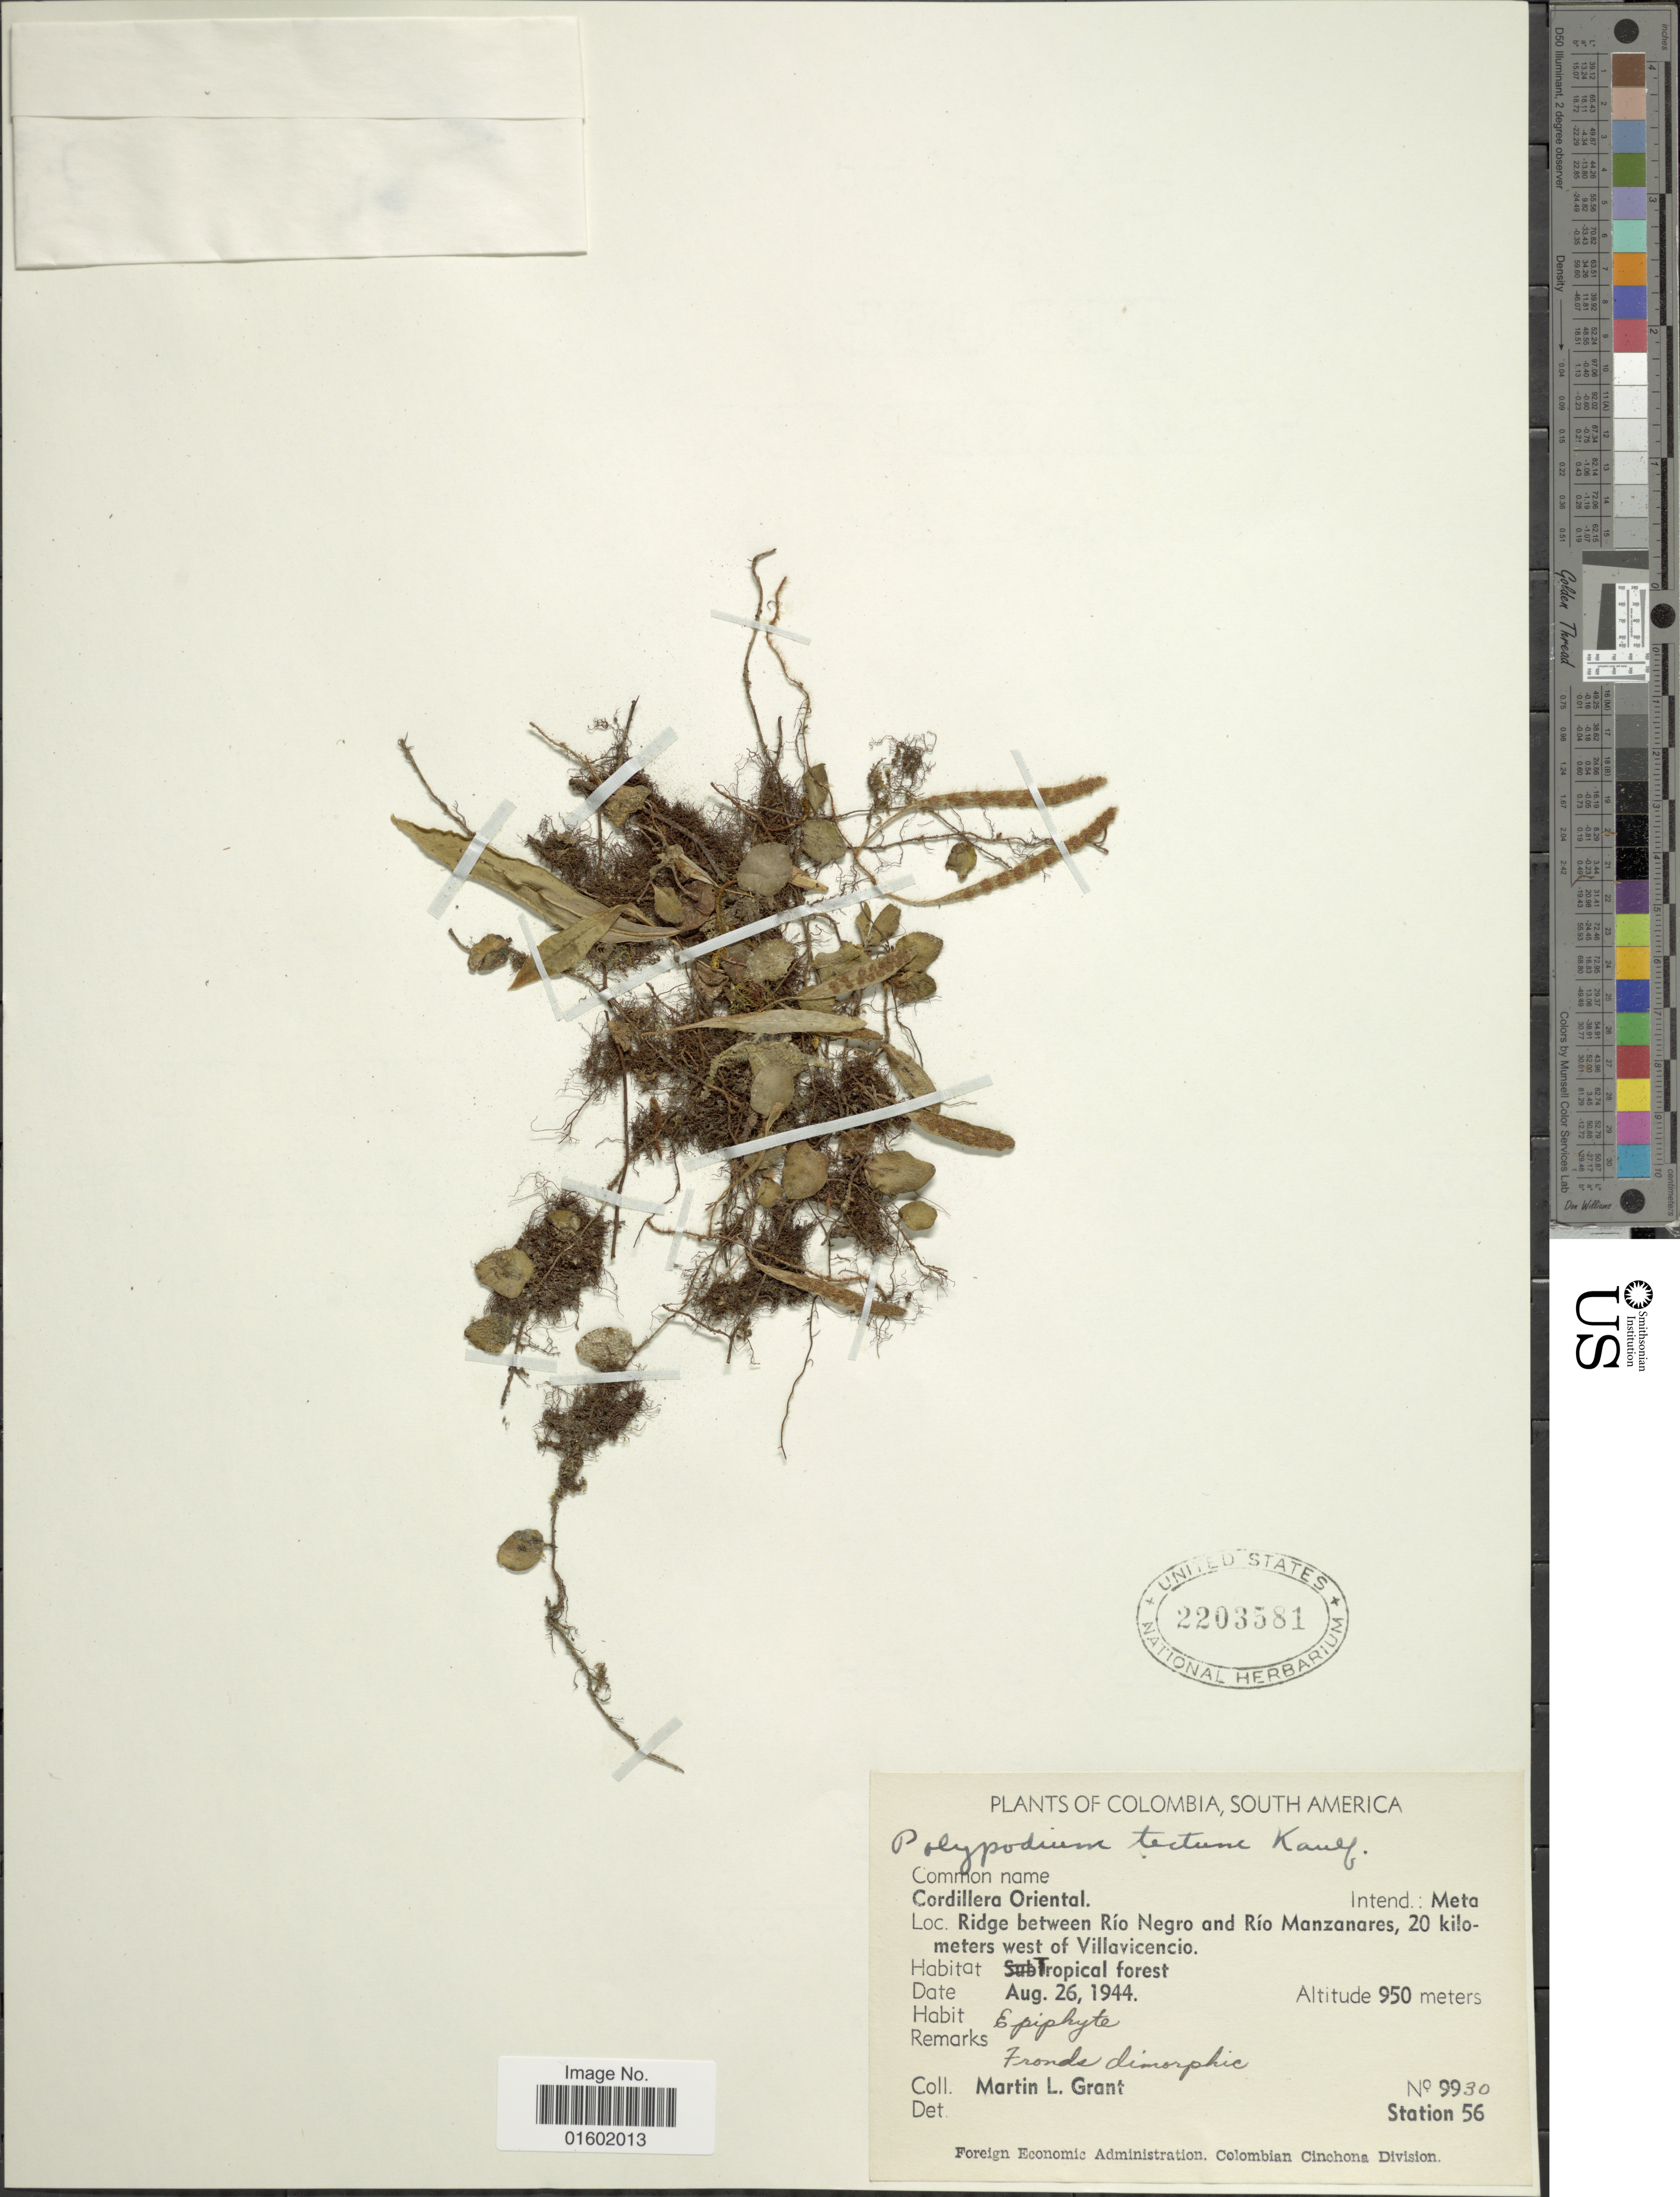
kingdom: Plantae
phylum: Tracheophyta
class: Polypodiopsida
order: Polypodiales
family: Polypodiaceae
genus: Microgramma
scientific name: Microgramma tecta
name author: (Kaulf.) Alston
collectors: M. L. Grant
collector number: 9930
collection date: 1944-08-26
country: Colombia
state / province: Meta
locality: Cordillera Oriental, Ridge between Rio Negro and Rio Manzanares, 20 kilometers west of Villavicencio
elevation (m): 950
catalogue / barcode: US 2203581